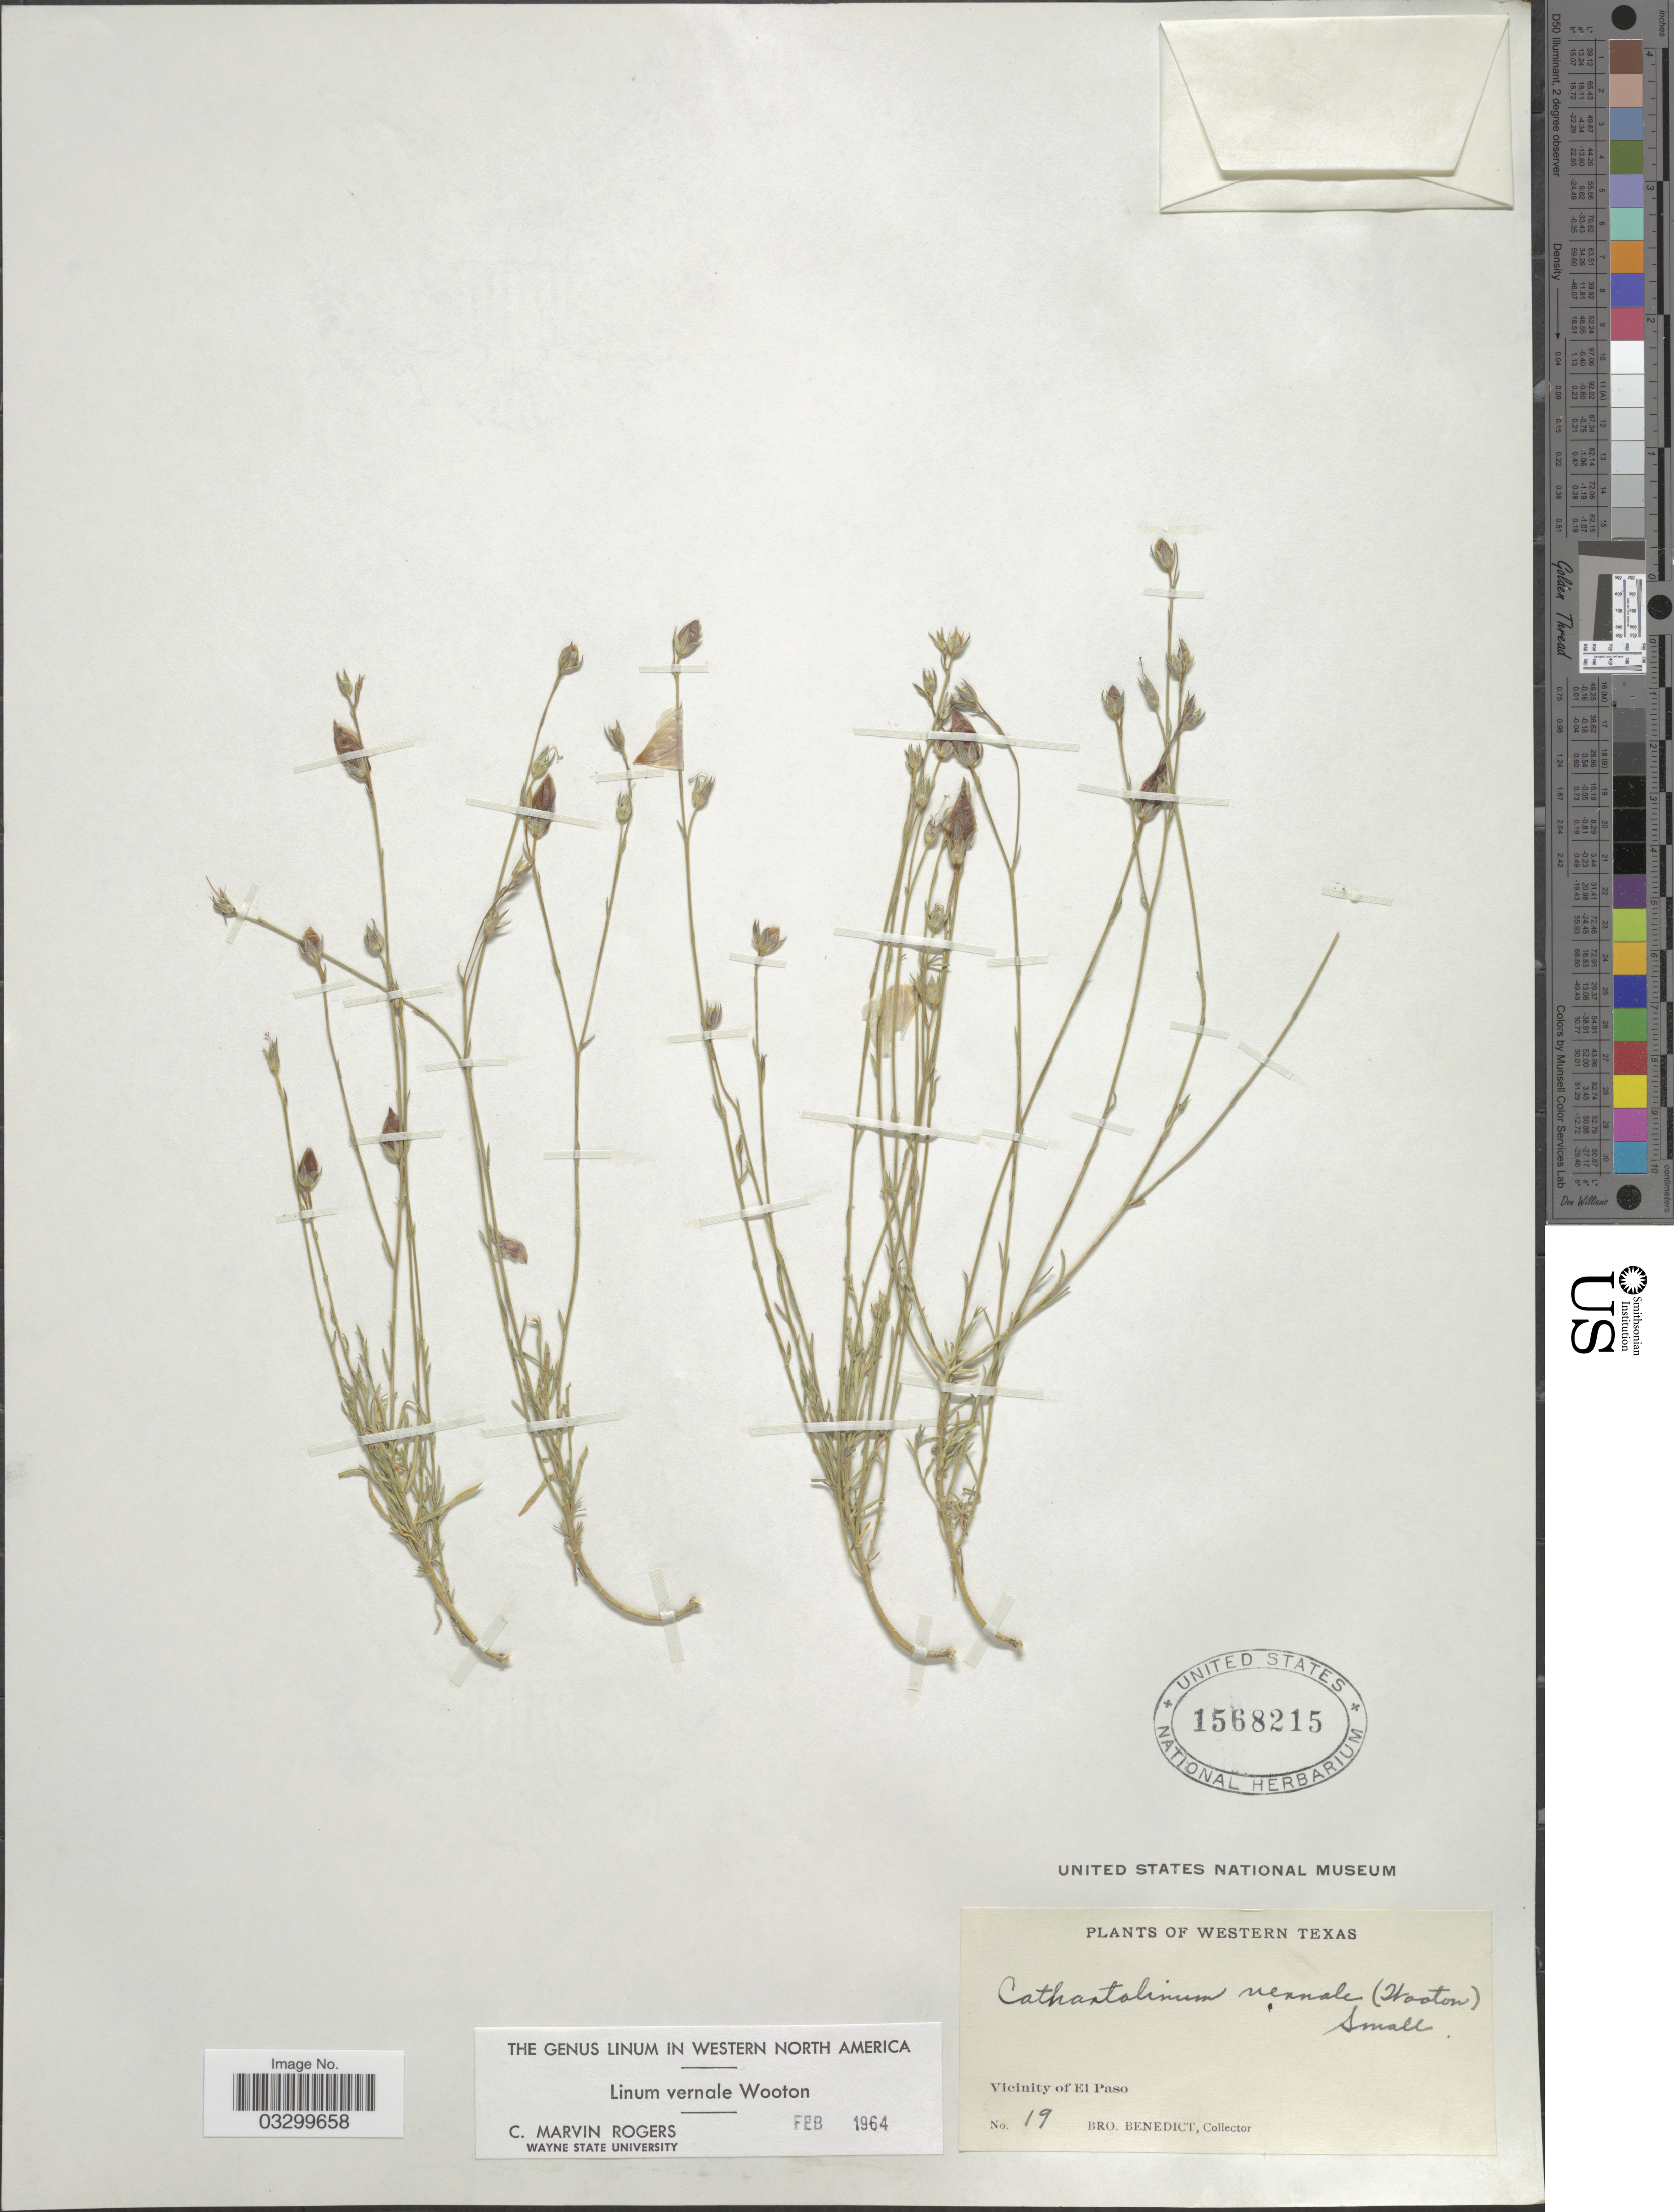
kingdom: Plantae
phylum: Tracheophyta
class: Magnoliopsida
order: Malpighiales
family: Linaceae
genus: Linum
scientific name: Linum vernale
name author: Wooton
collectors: Bro. Benedict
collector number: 19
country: United States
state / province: Texas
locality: Western Texas, Vicinity of El Paso.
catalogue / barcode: US 1568215